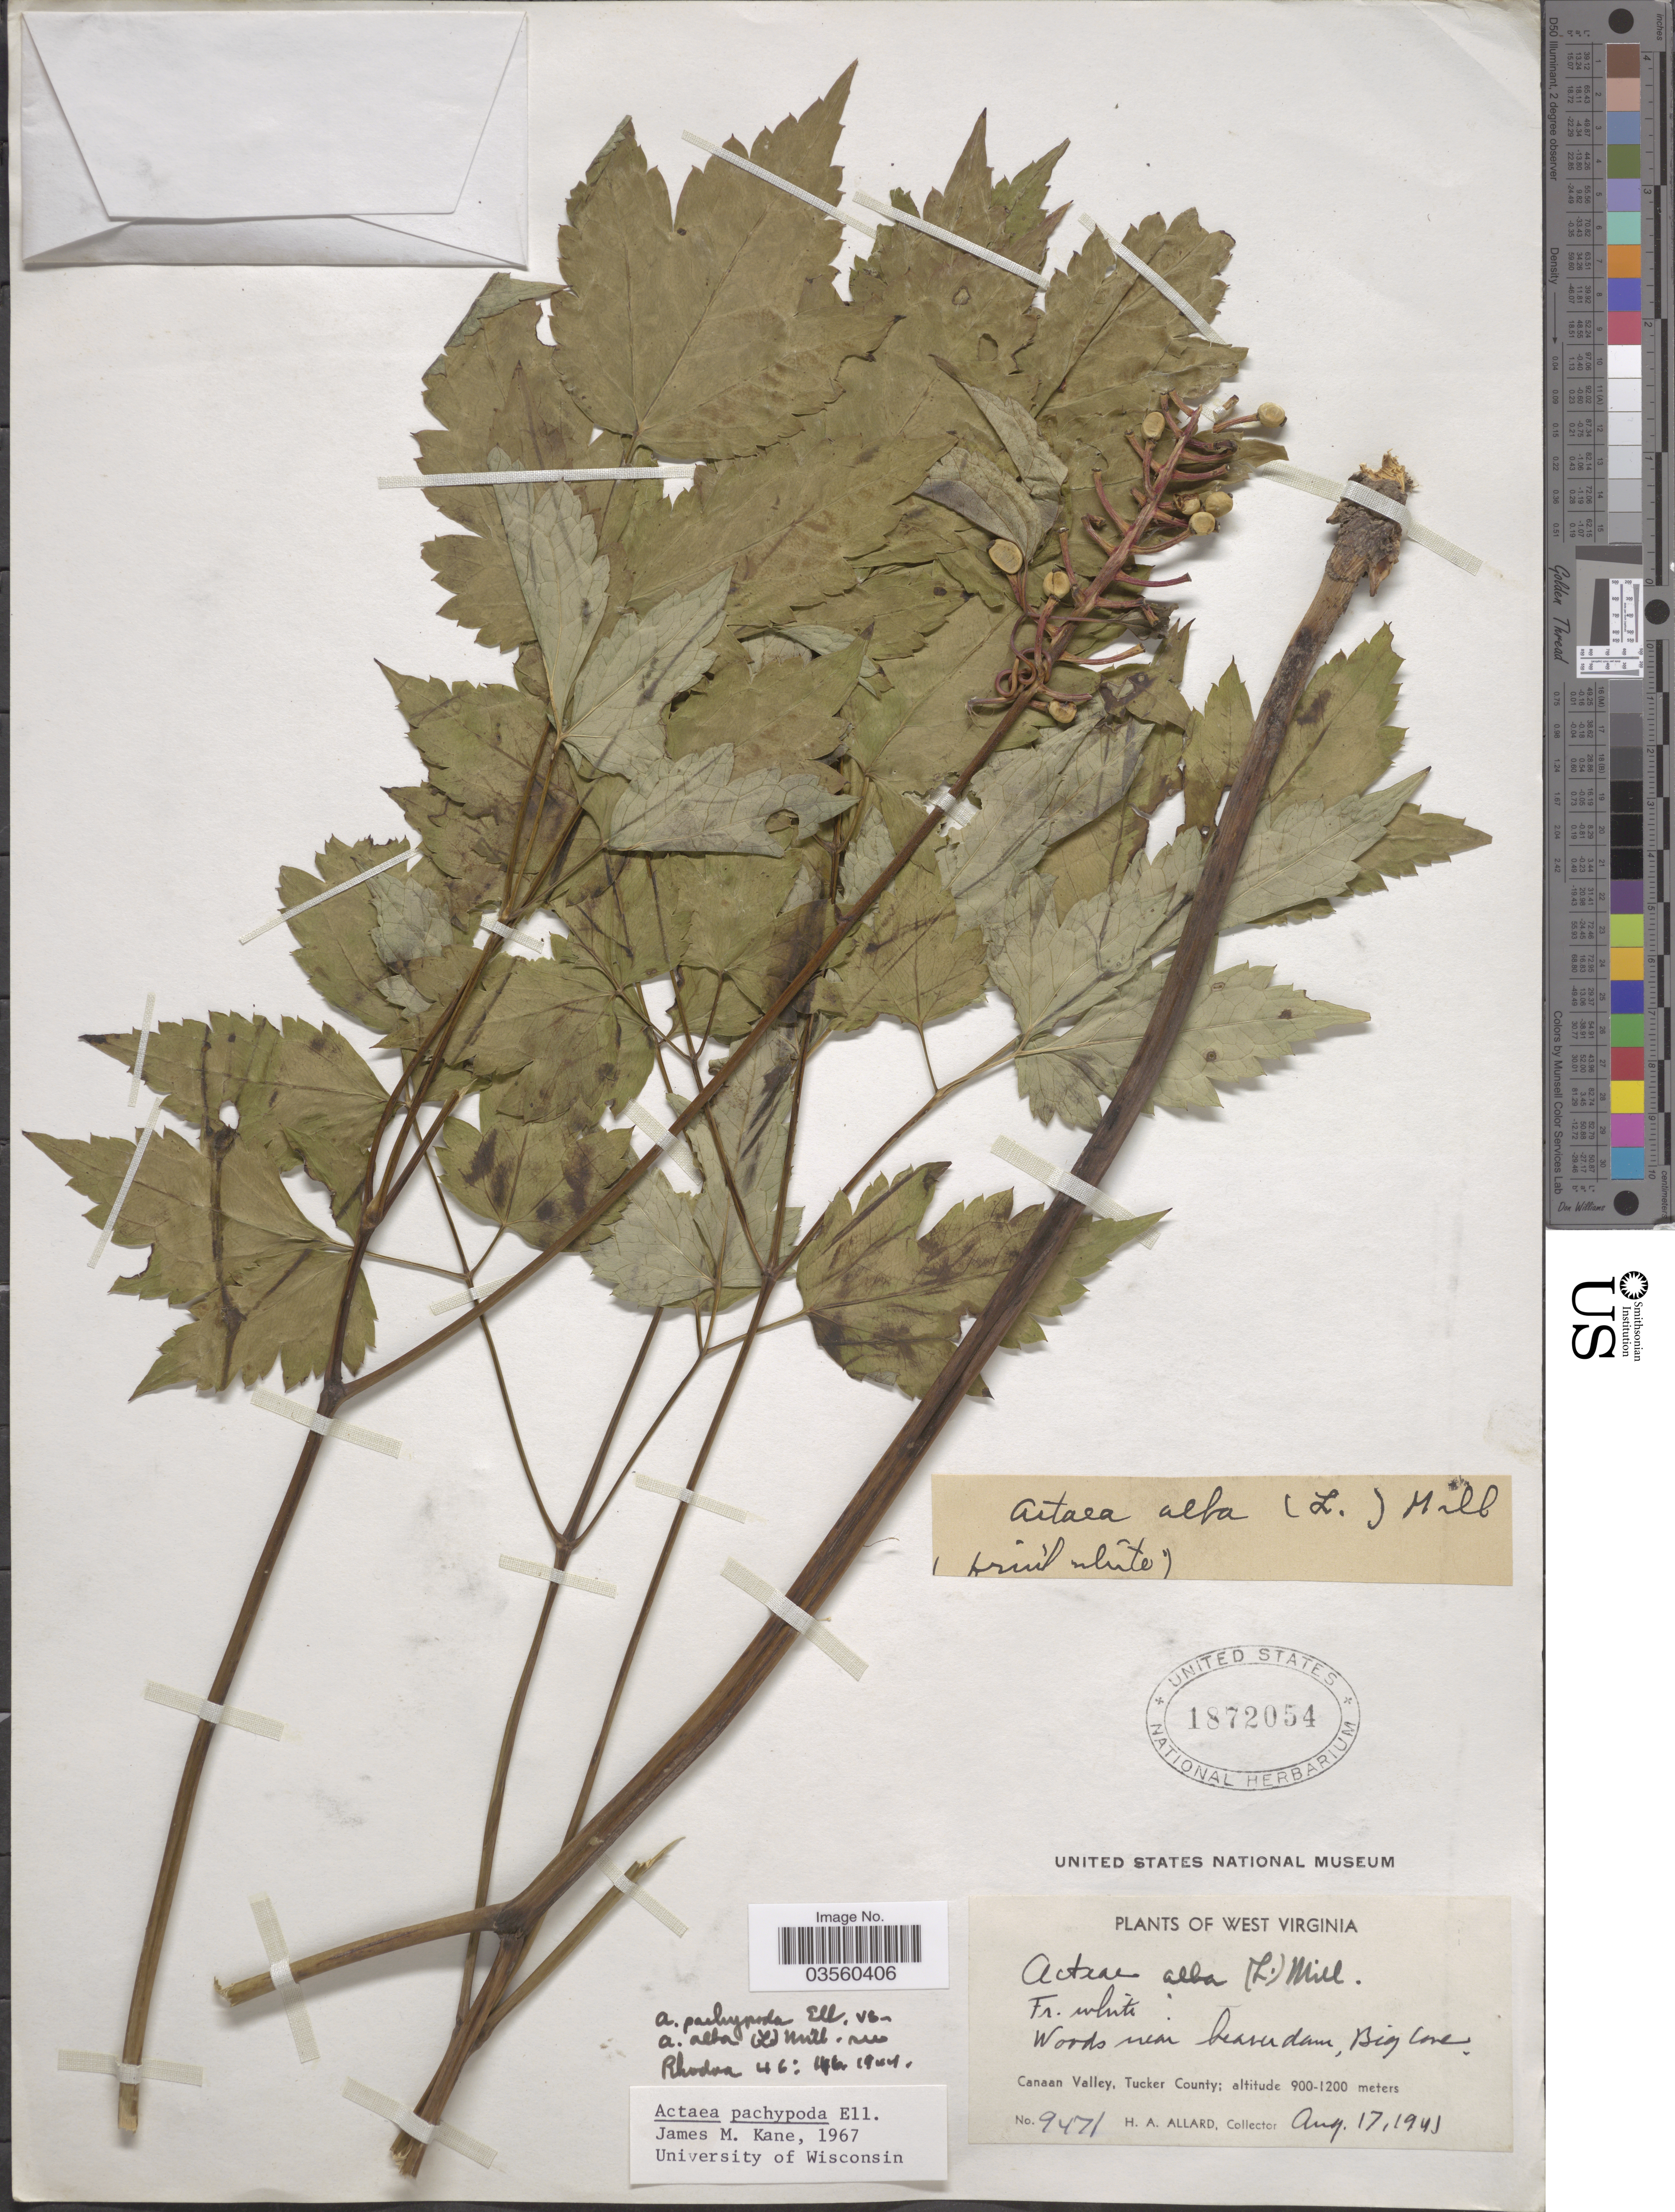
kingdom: Plantae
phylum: Tracheophyta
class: Magnoliopsida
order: Ranunculales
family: Ranunculaceae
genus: Actaea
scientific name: Actaea pachypoda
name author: Elliott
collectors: H. A. Allard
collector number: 9471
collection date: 1941-08-17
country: United States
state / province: West Virginia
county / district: Tucker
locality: Near beaverdam, Big Cove. Canaan Valley, Tucker County.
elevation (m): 900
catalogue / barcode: US 1872054